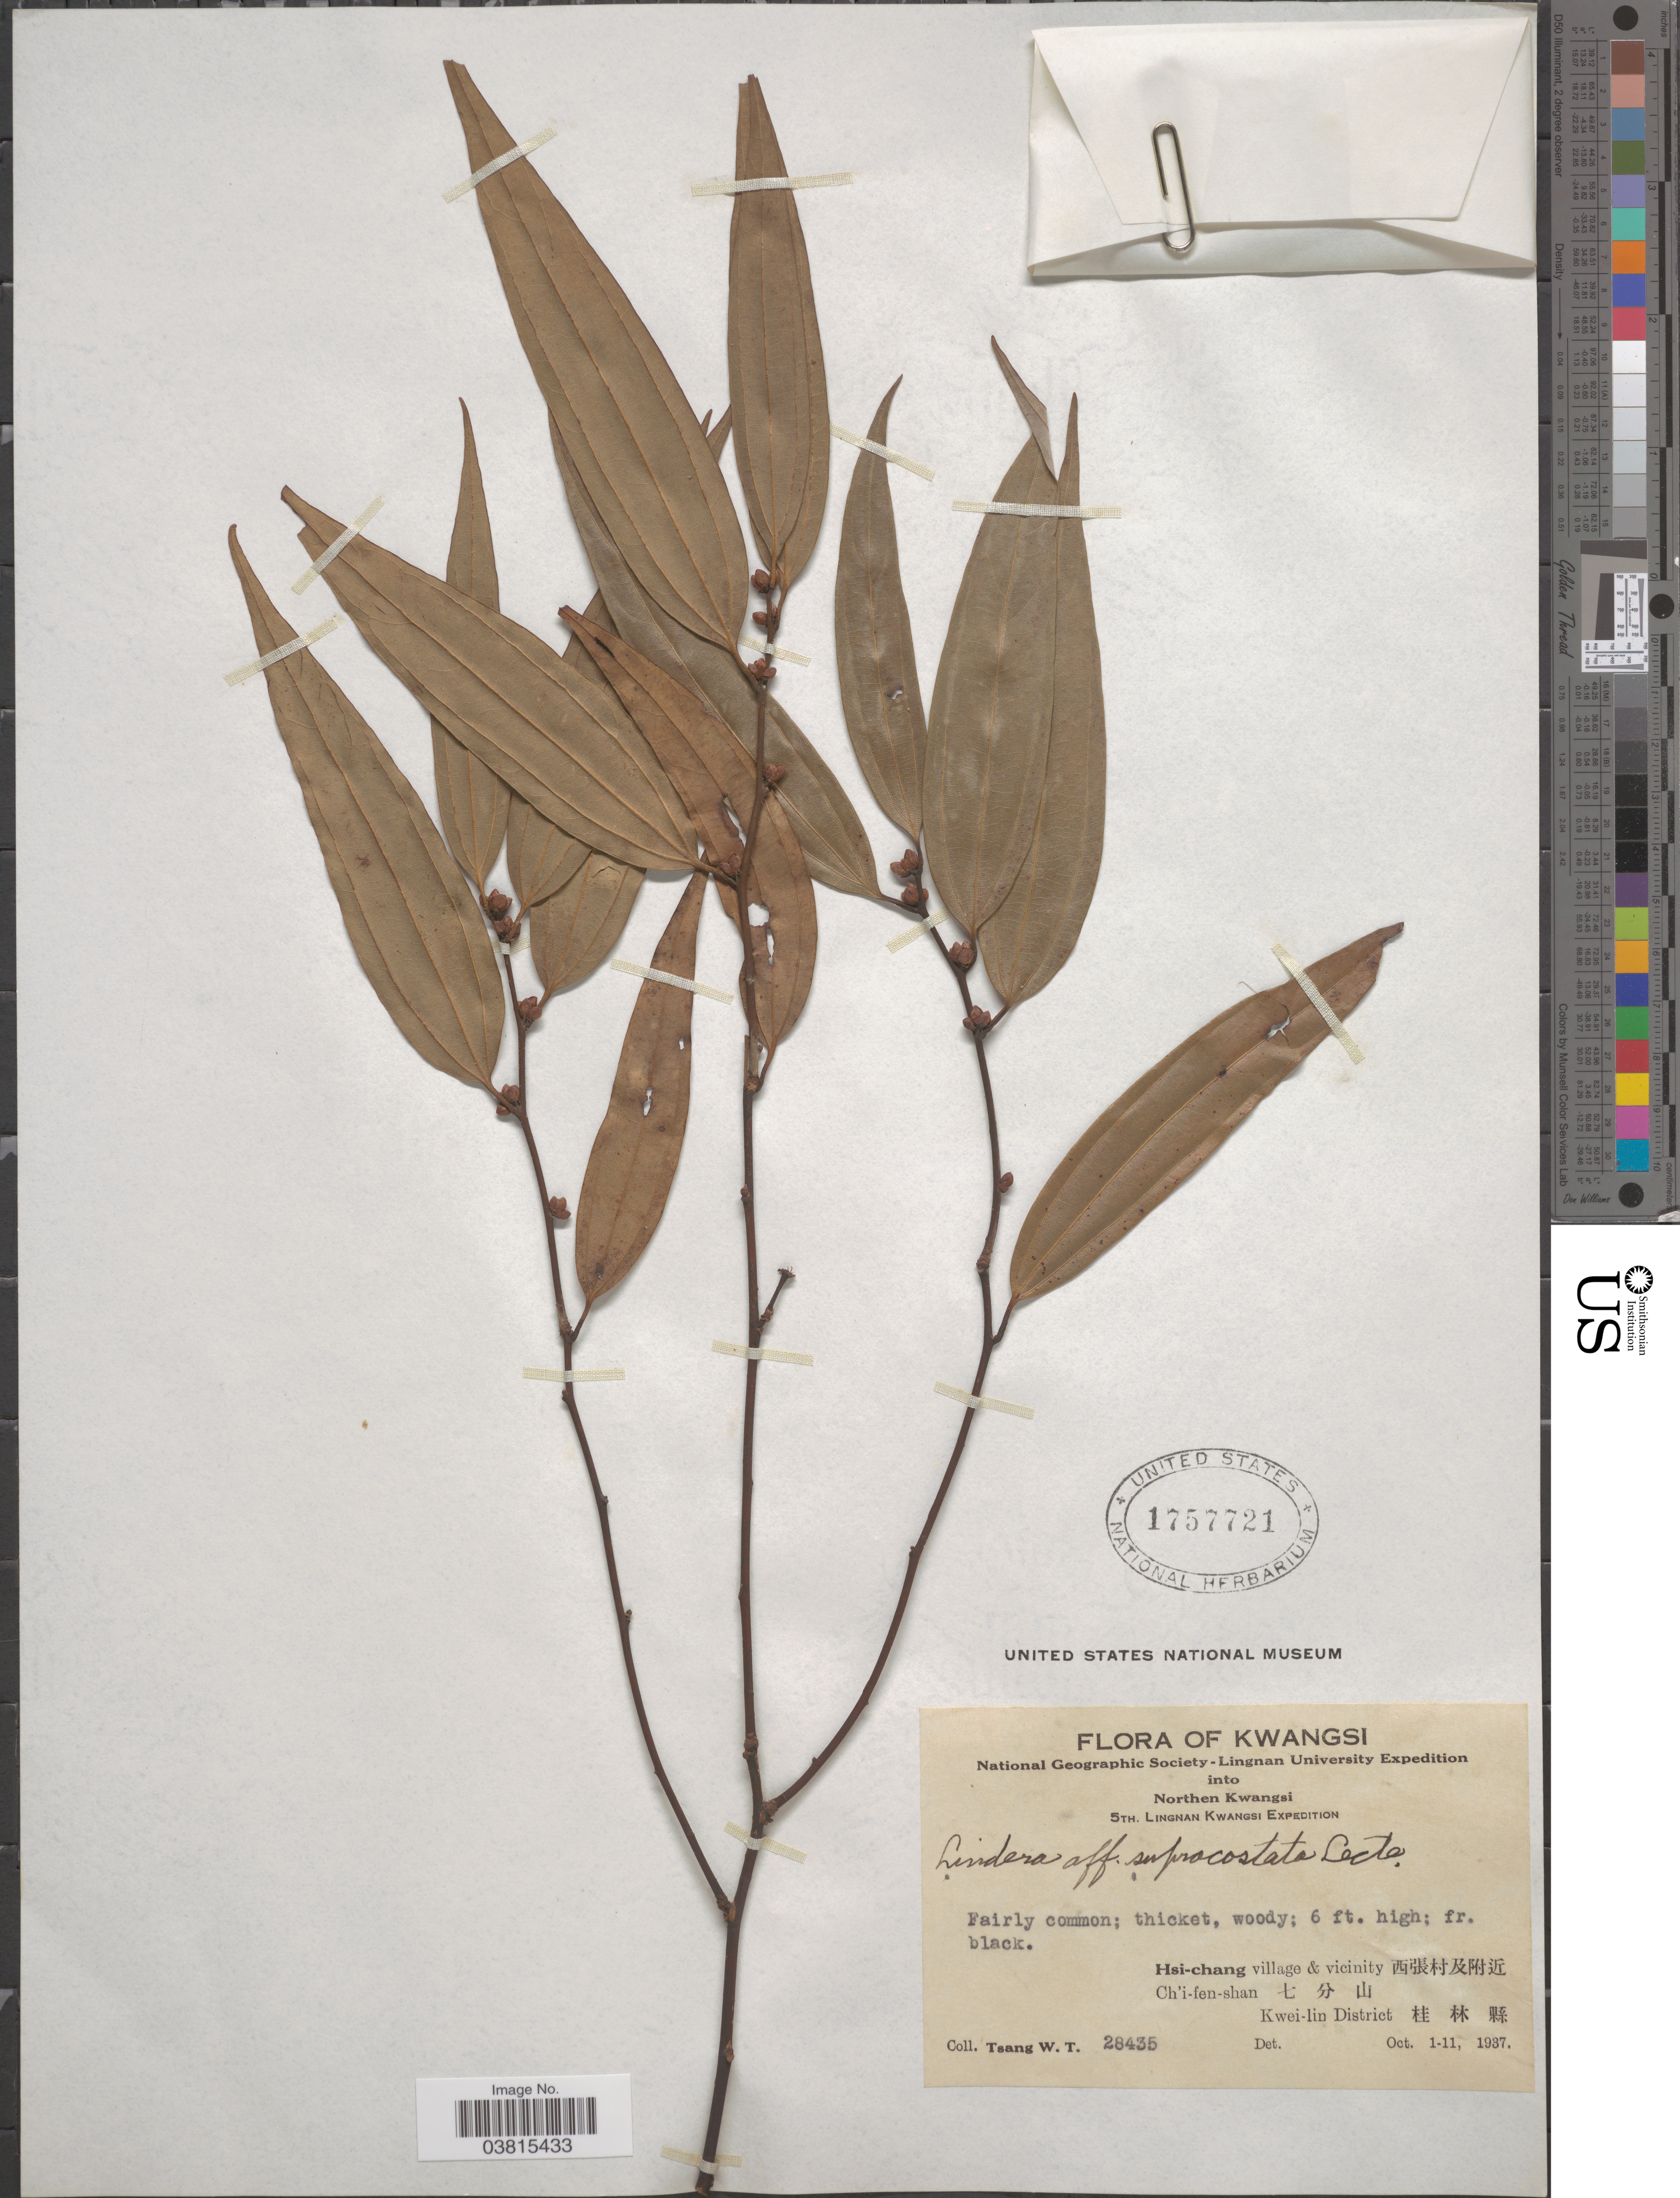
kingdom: Plantae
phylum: Tracheophyta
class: Magnoliopsida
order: Laurales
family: Lauraceae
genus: Lindera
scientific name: Lindera tonkinensis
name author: Lecomte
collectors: W. T. Tsang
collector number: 28435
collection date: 1937-10-01/1937-10-11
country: China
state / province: Guangxi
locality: Kwangsi. Northern Kwangsi. Thicket. Hsi-chang village & vicinity X. Ch'i-fen-shan X. Kwei-lin District X.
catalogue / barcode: US 1757721